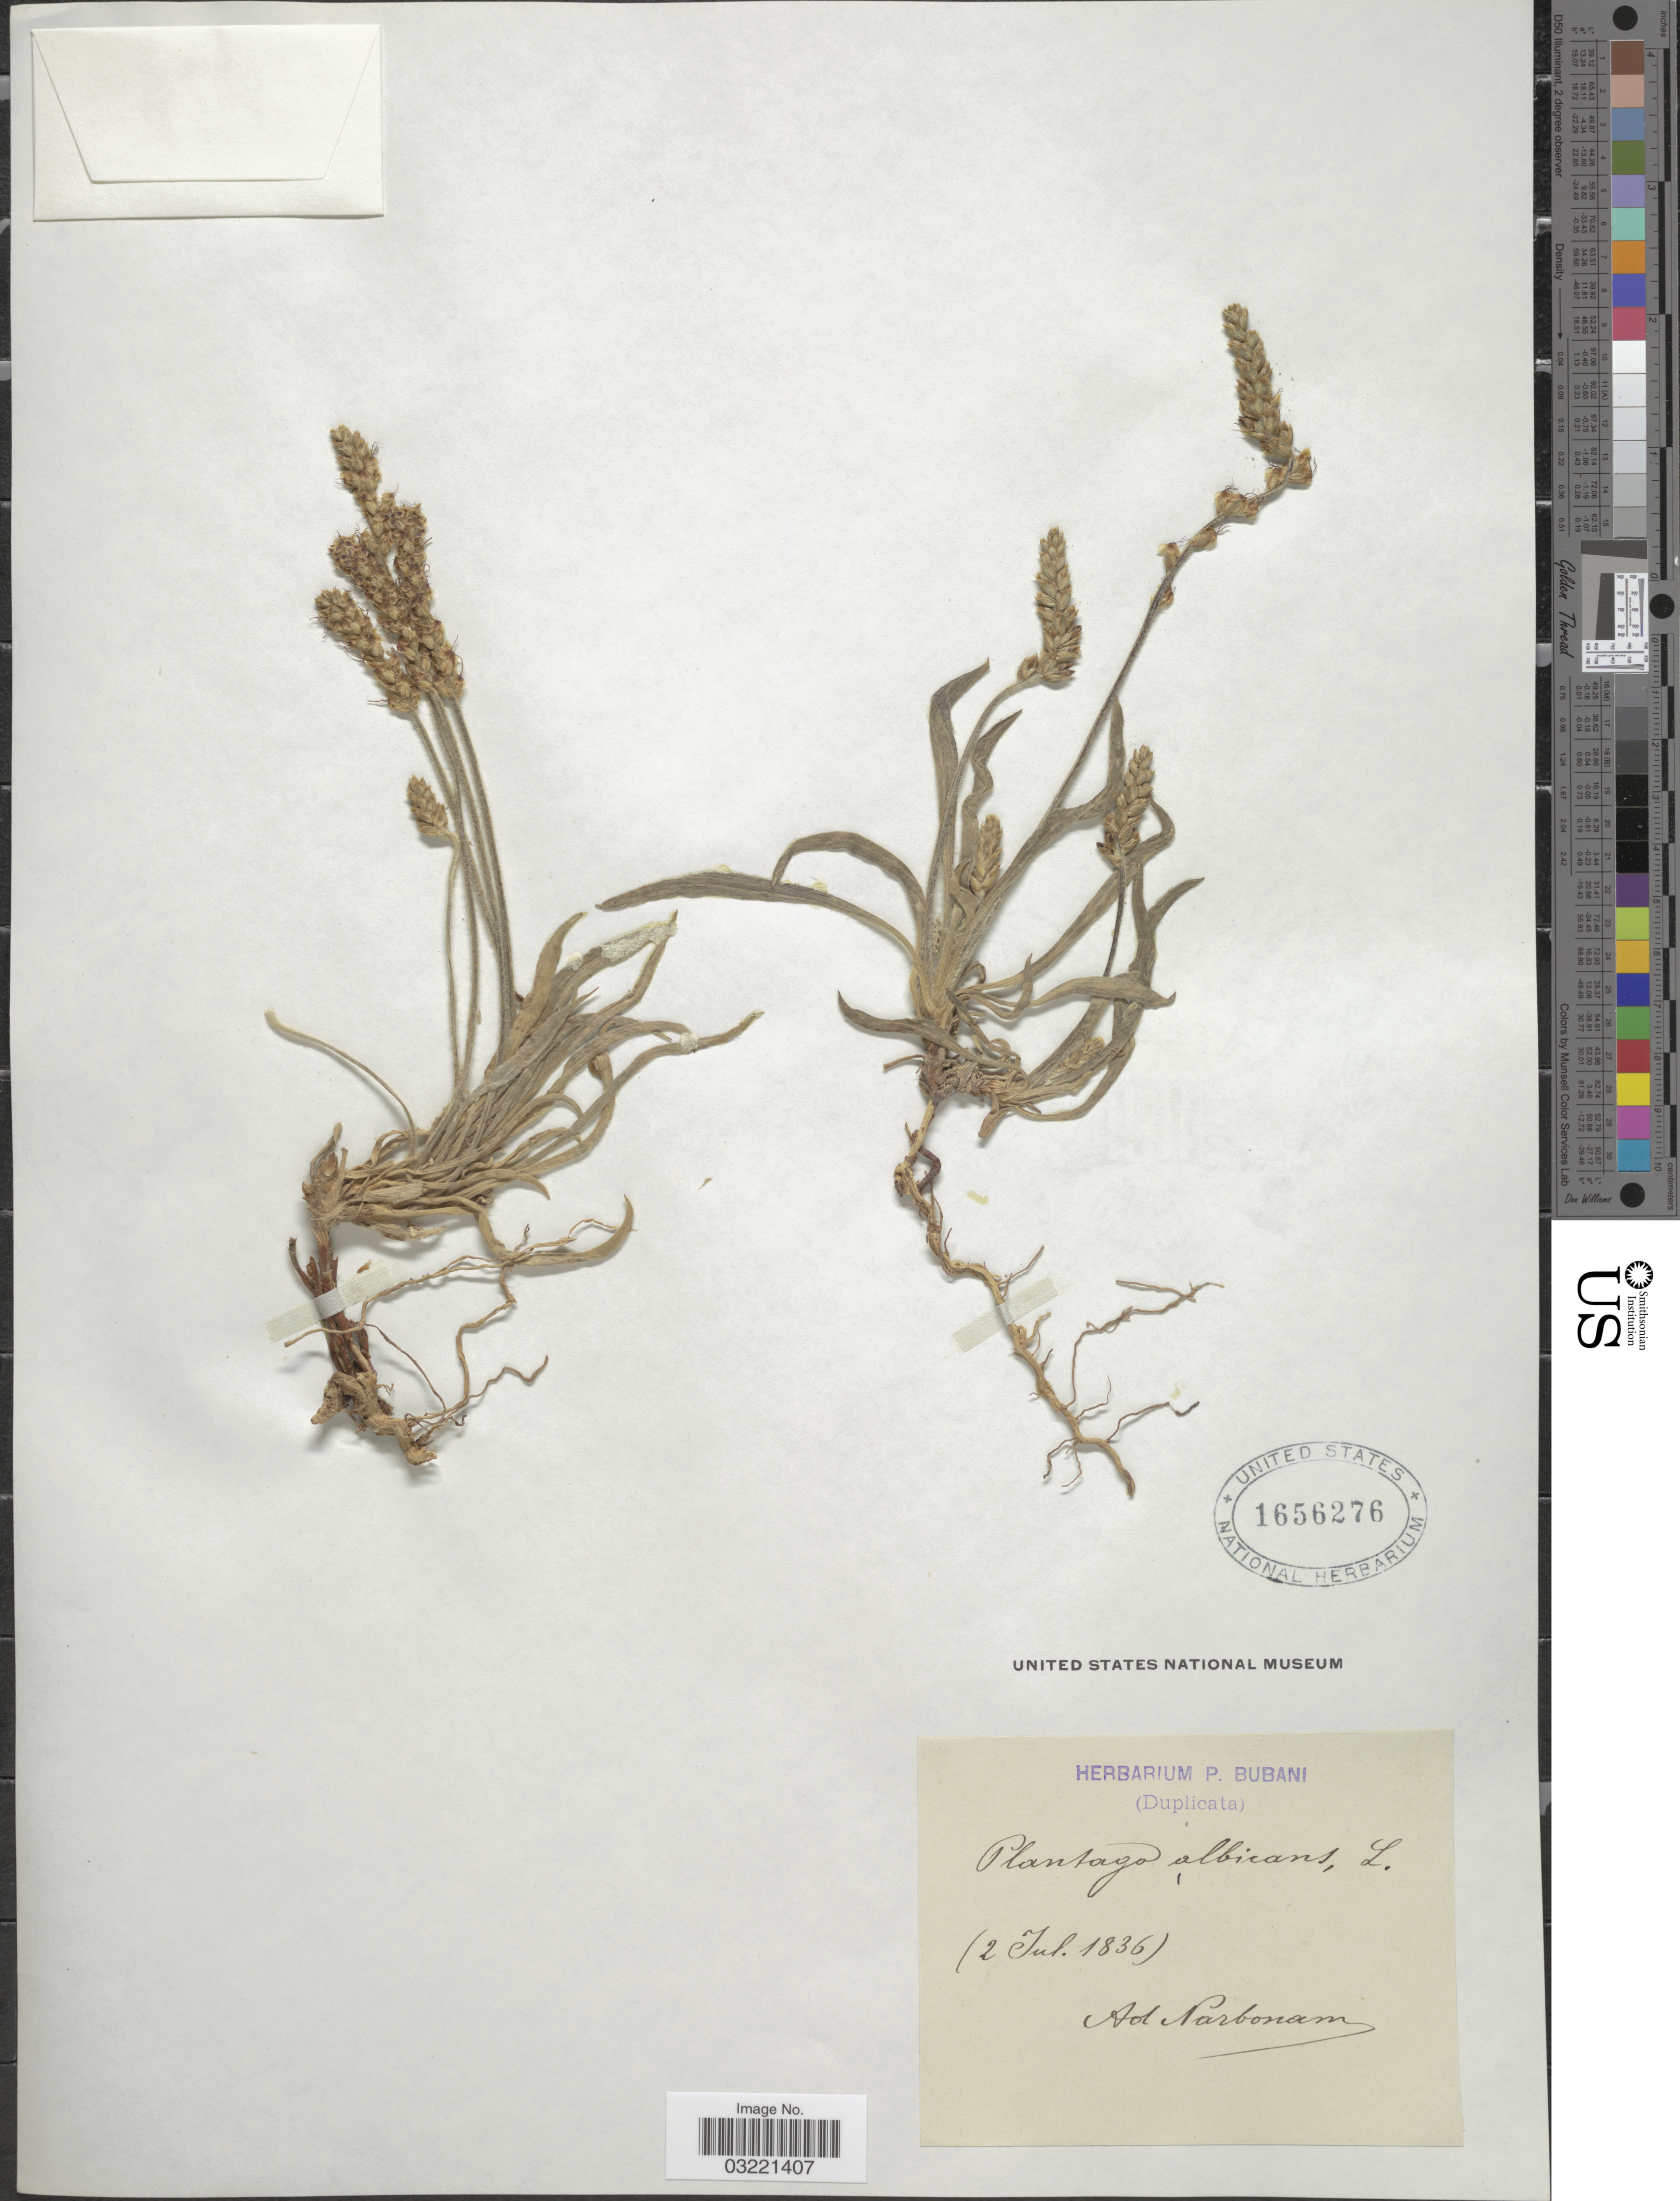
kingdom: Plantae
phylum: Tracheophyta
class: Magnoliopsida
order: Lamiales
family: Plantaginaceae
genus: Plantago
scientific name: Plantago albicans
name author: L.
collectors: ex herb. P. Bubani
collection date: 1836-07-02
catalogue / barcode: US 1656276